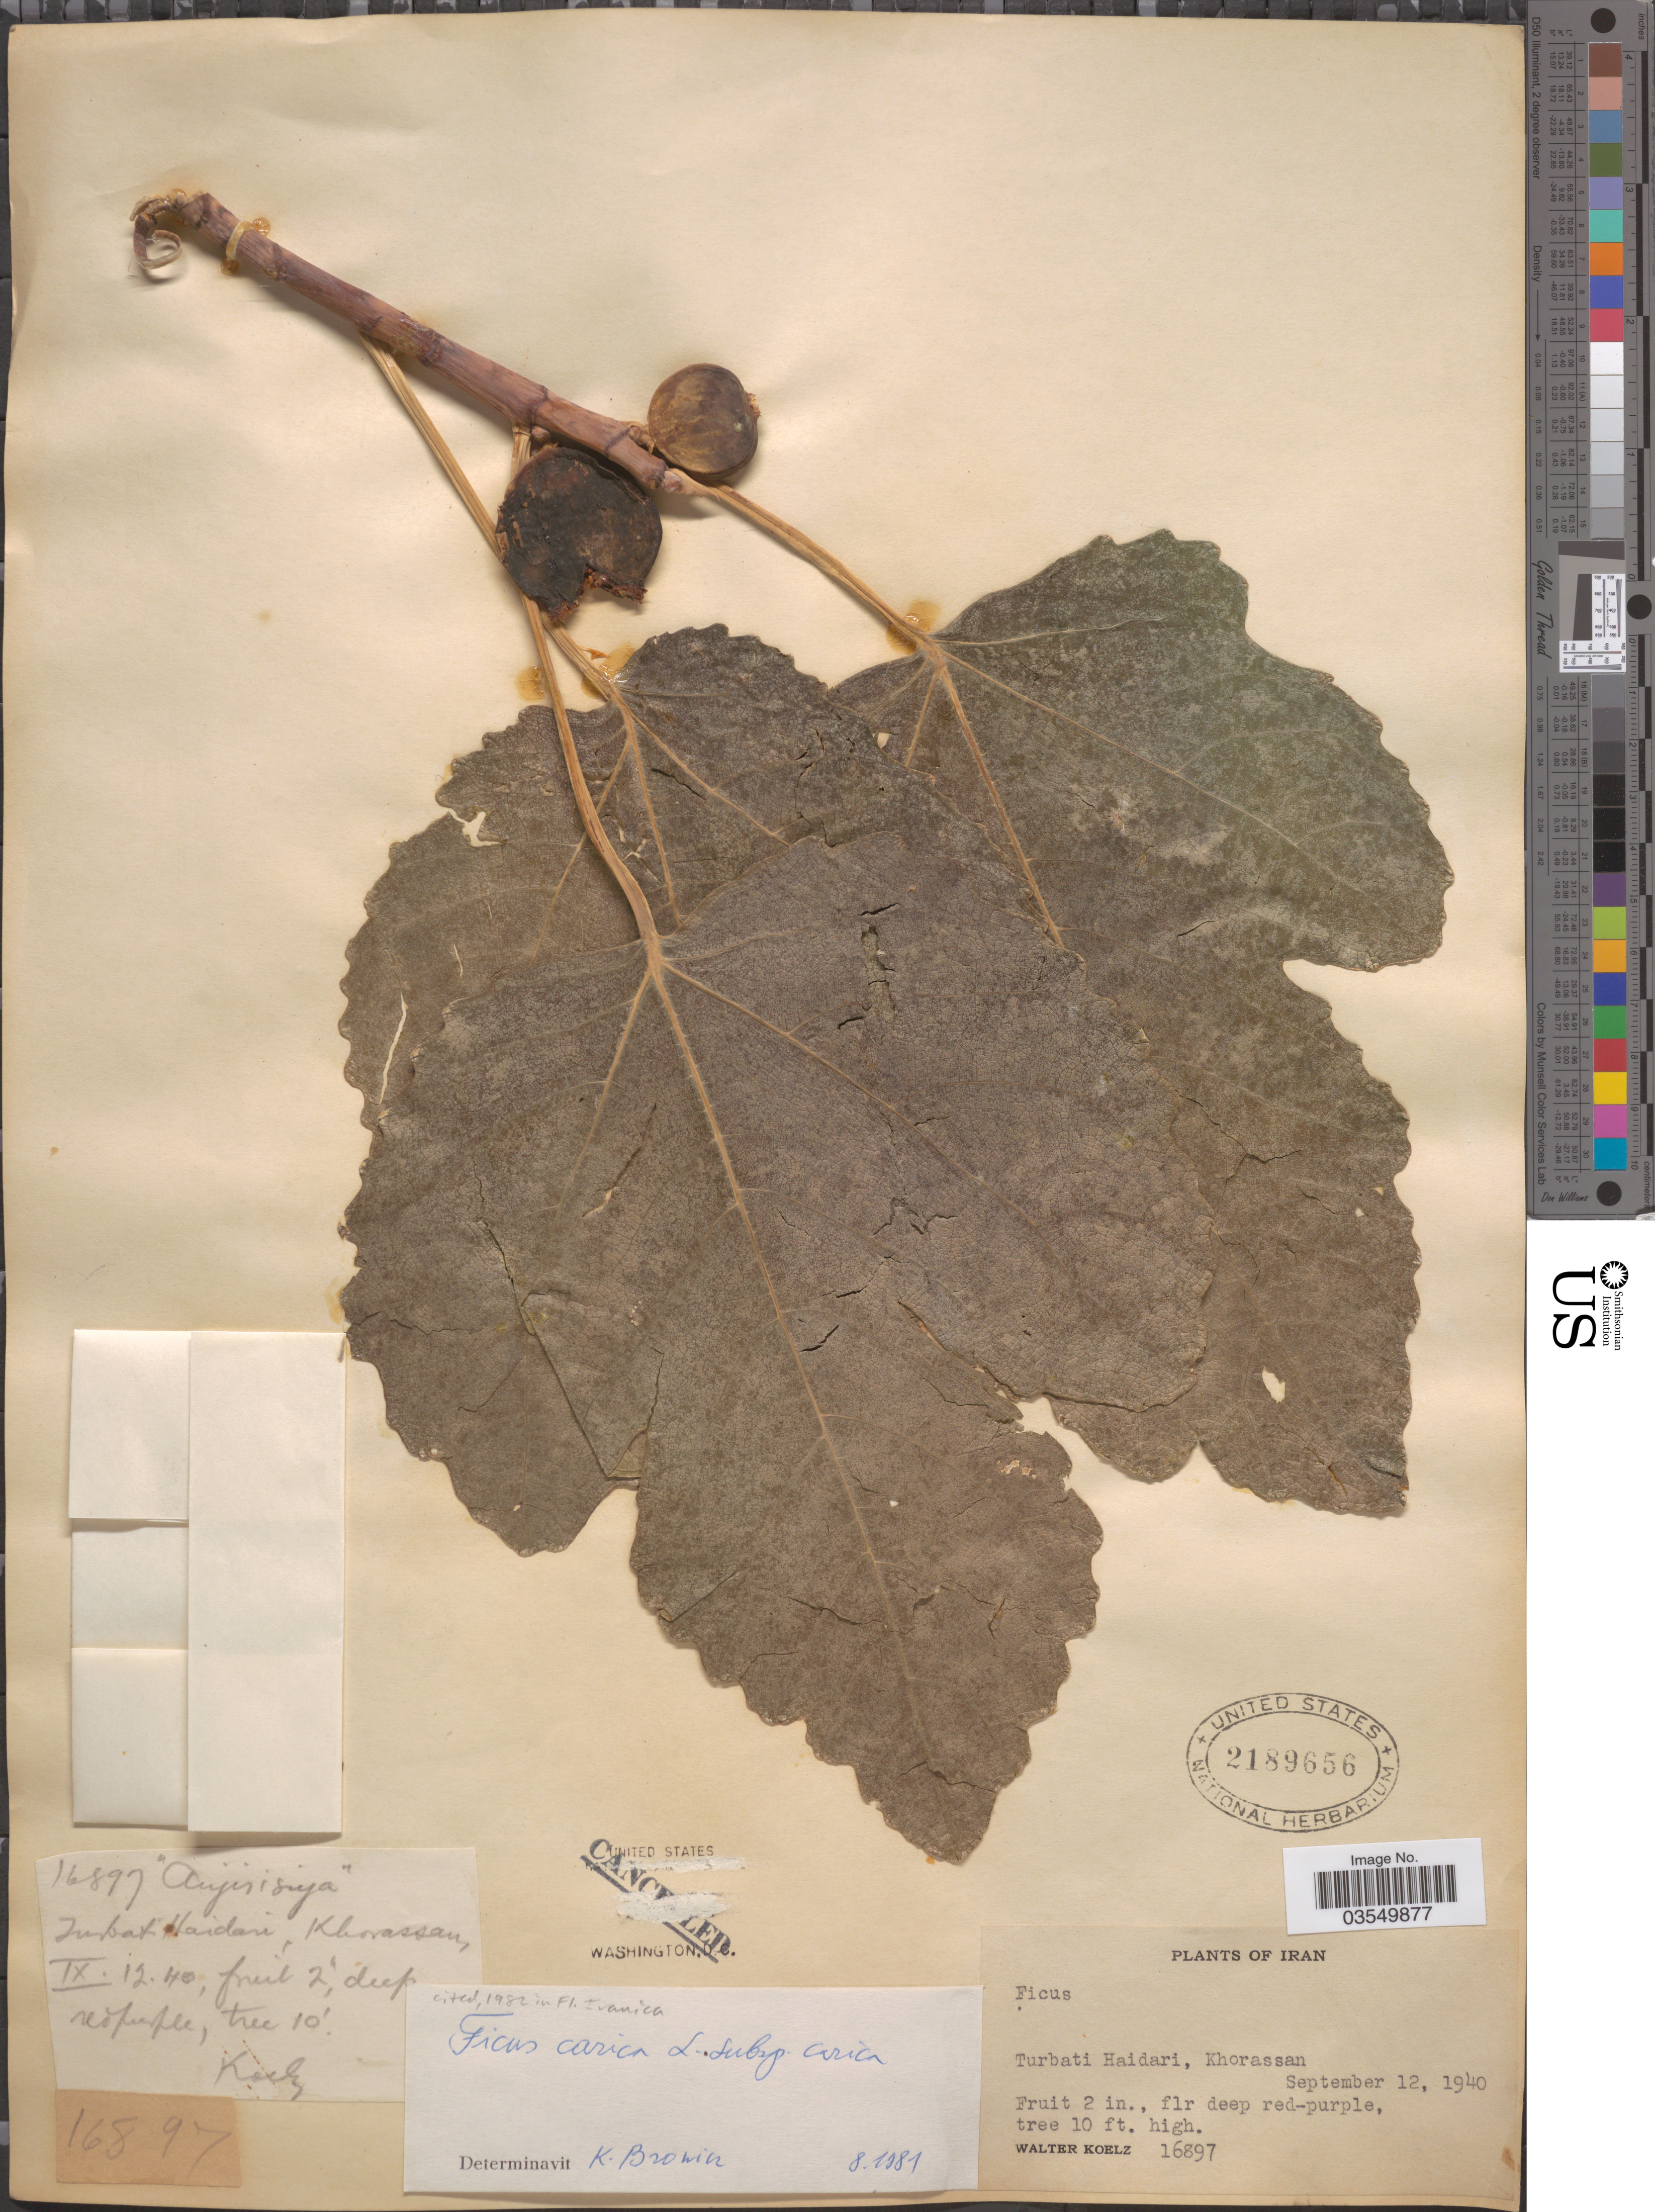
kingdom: Plantae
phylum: Tracheophyta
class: Magnoliopsida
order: Rosales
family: Moraceae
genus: Ficus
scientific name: Ficus carica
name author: L.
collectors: W. N. Koelz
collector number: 16897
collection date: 1940-09-12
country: Iran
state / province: Khorasan [obsolete]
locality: Turbati Haidari, Khorassan.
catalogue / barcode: US 2189656